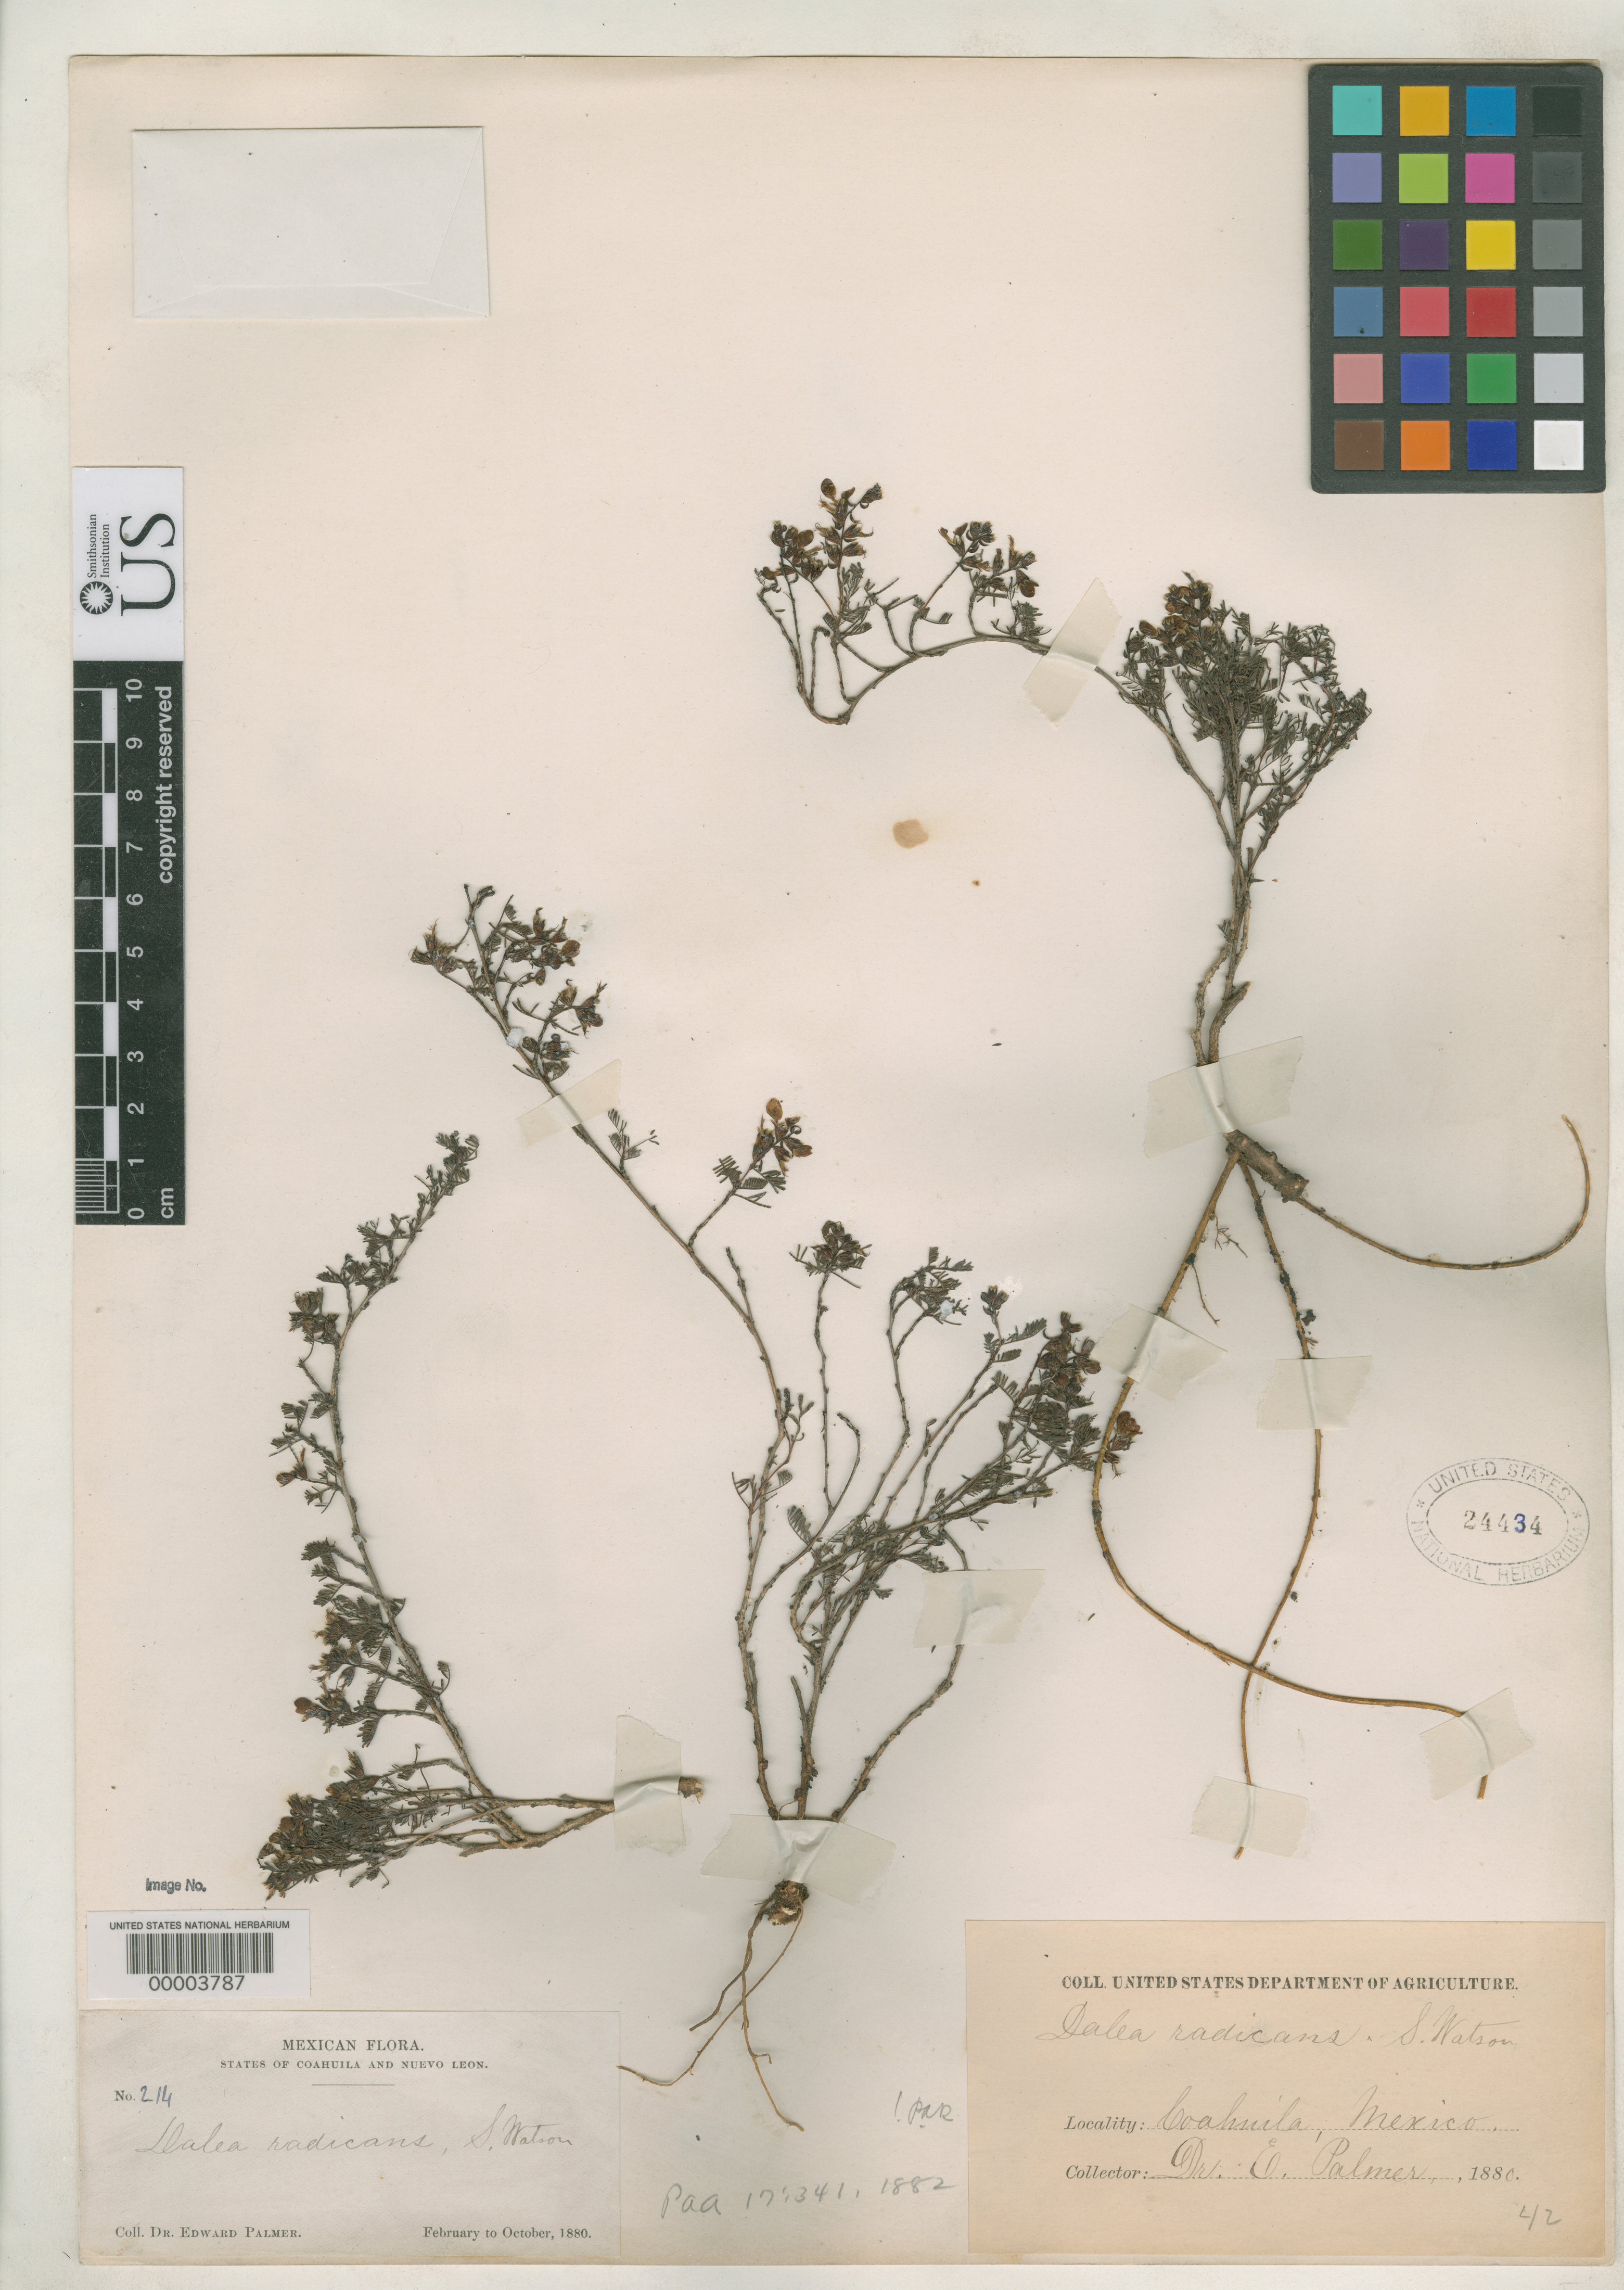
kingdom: Plantae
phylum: Tracheophyta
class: Magnoliopsida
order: Fabales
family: Fabaceae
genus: Dalea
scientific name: Dalea radicans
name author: S. Watson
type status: Isotype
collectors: E. Palmer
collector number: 214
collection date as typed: Feb 1880 to -- Oct 1880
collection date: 1880-02/1880-10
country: Mexico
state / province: Coahuila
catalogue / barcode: US 24484